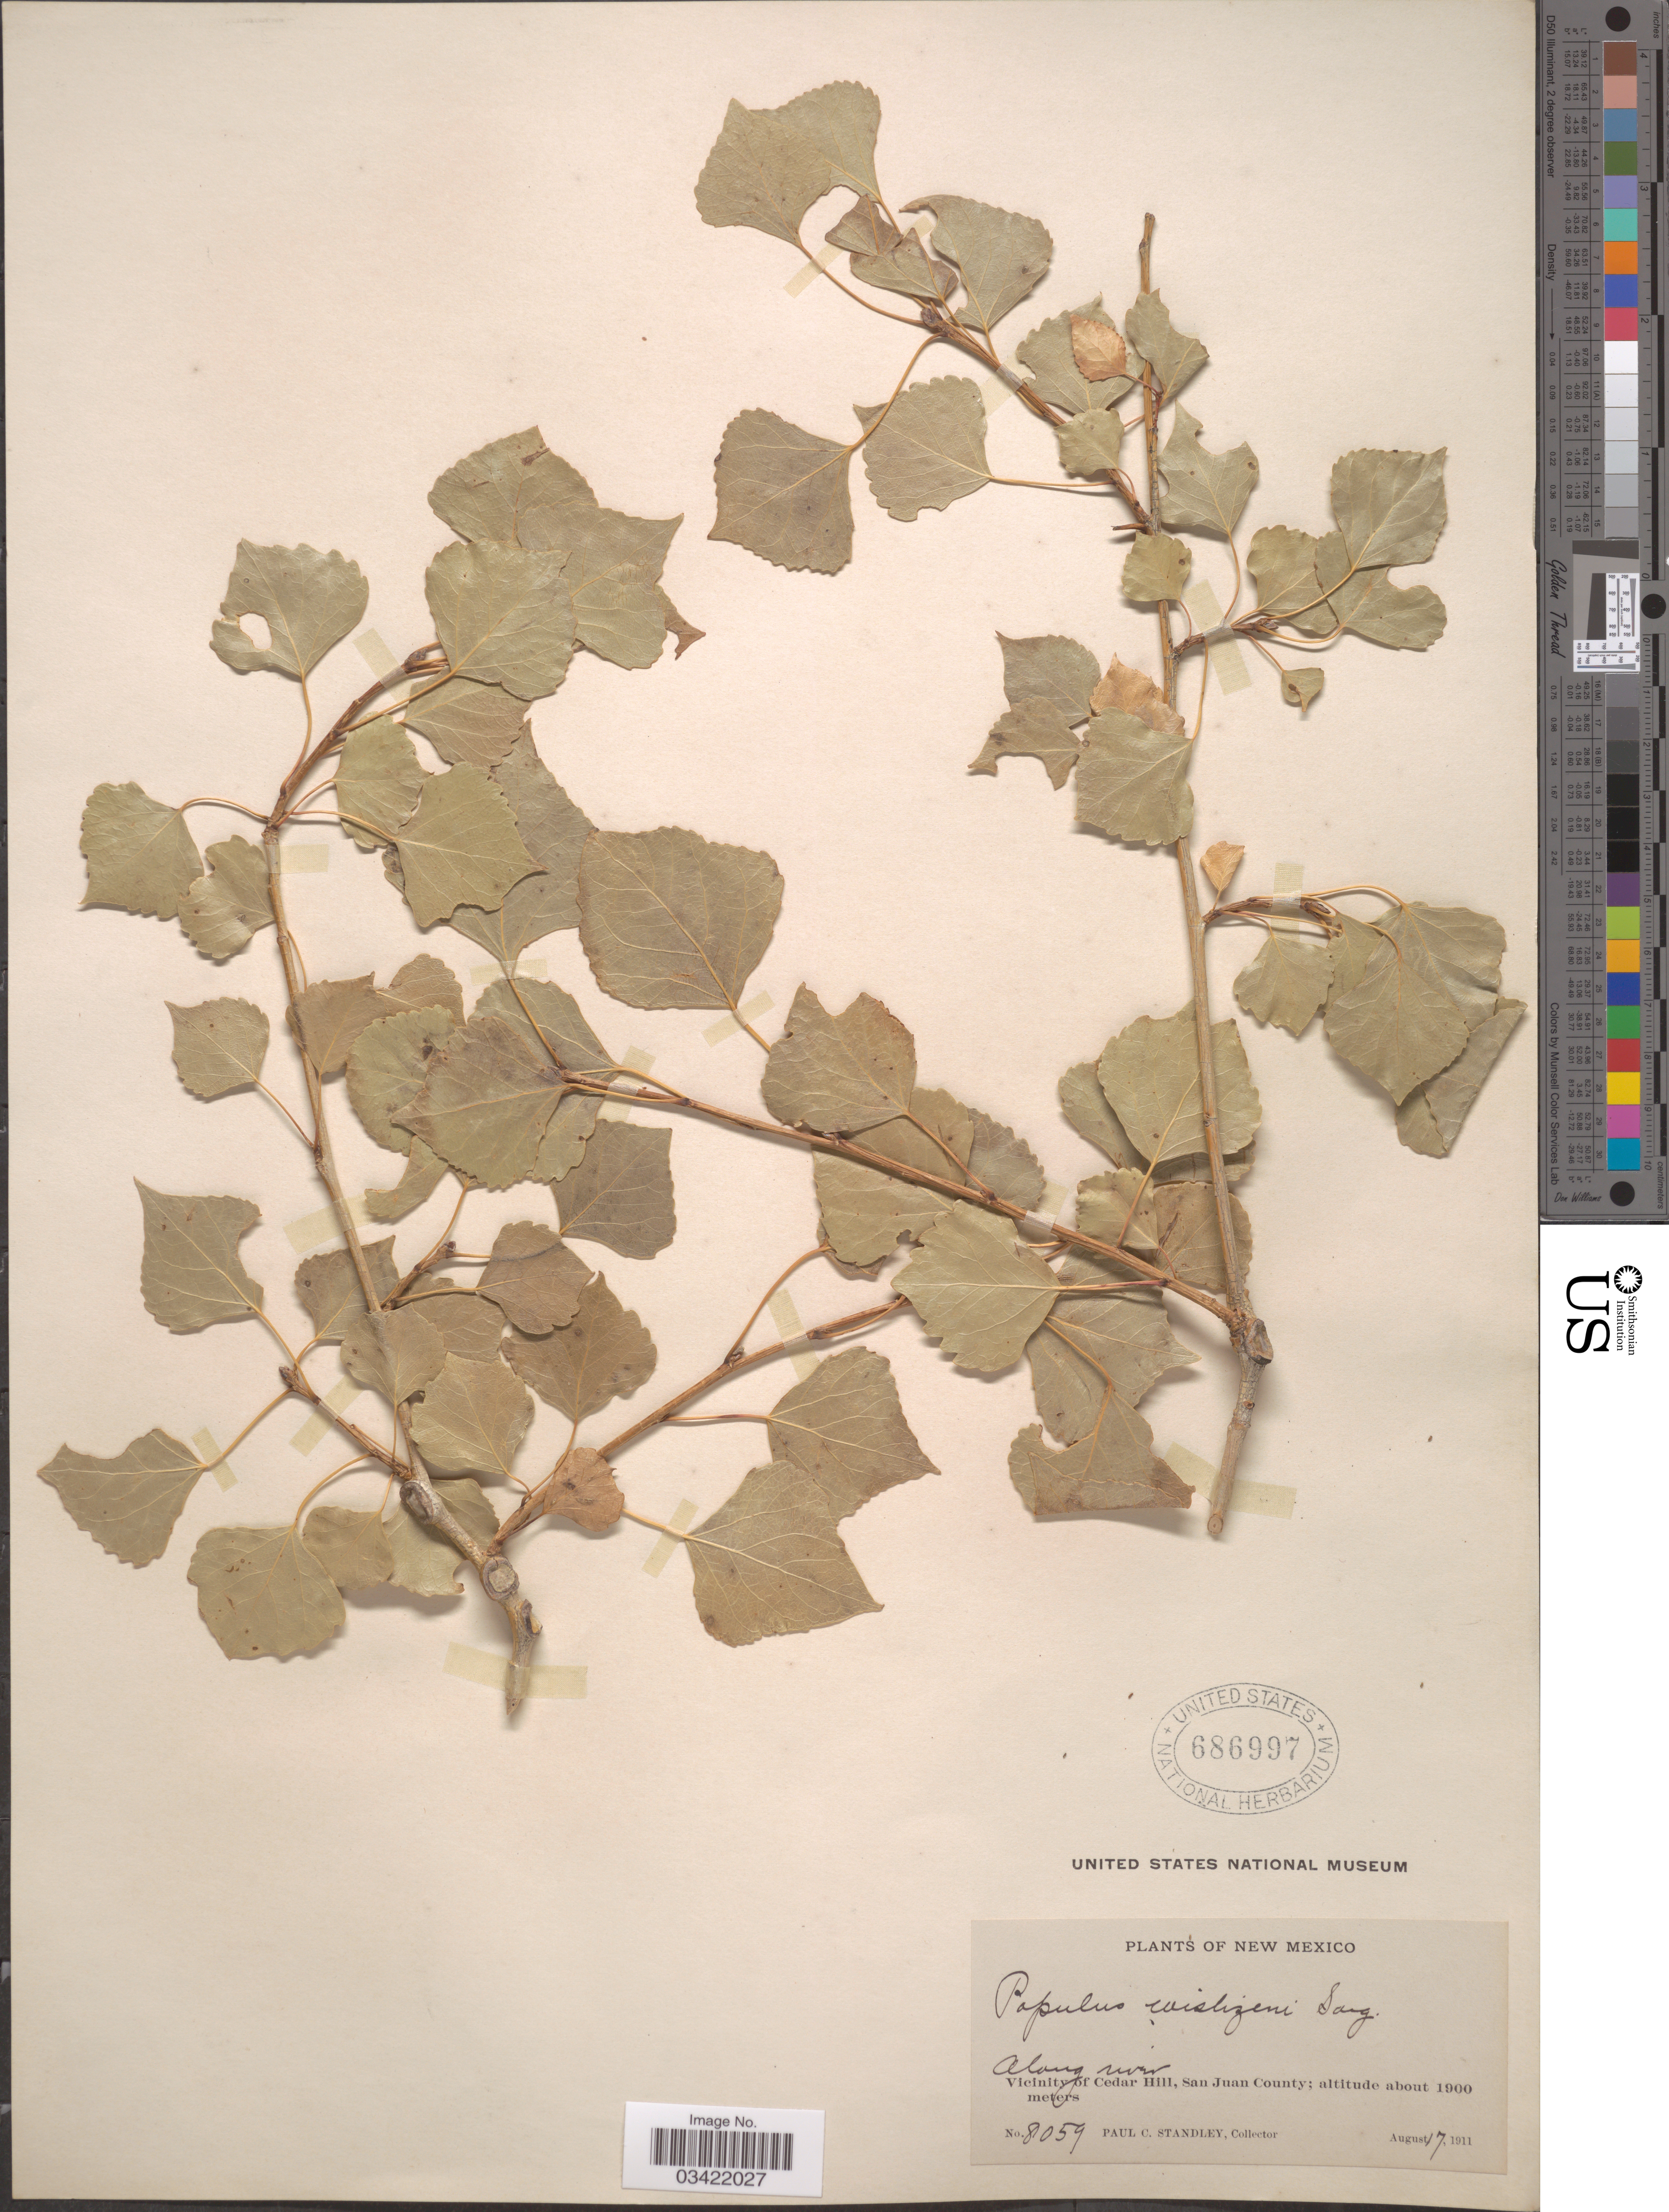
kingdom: Plantae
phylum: Tracheophyta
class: Magnoliopsida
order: Malpighiales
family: Salicaceae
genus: Populus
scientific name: Populus deltoides subsp. wislizeni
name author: (S. Watson) Eckenw.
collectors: P. C. Standley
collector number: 8059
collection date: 1911-08-17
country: United States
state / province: New Mexico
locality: Along river. Vicinity of Cedar Hill, San Juan County.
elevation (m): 1900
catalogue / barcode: US 686997